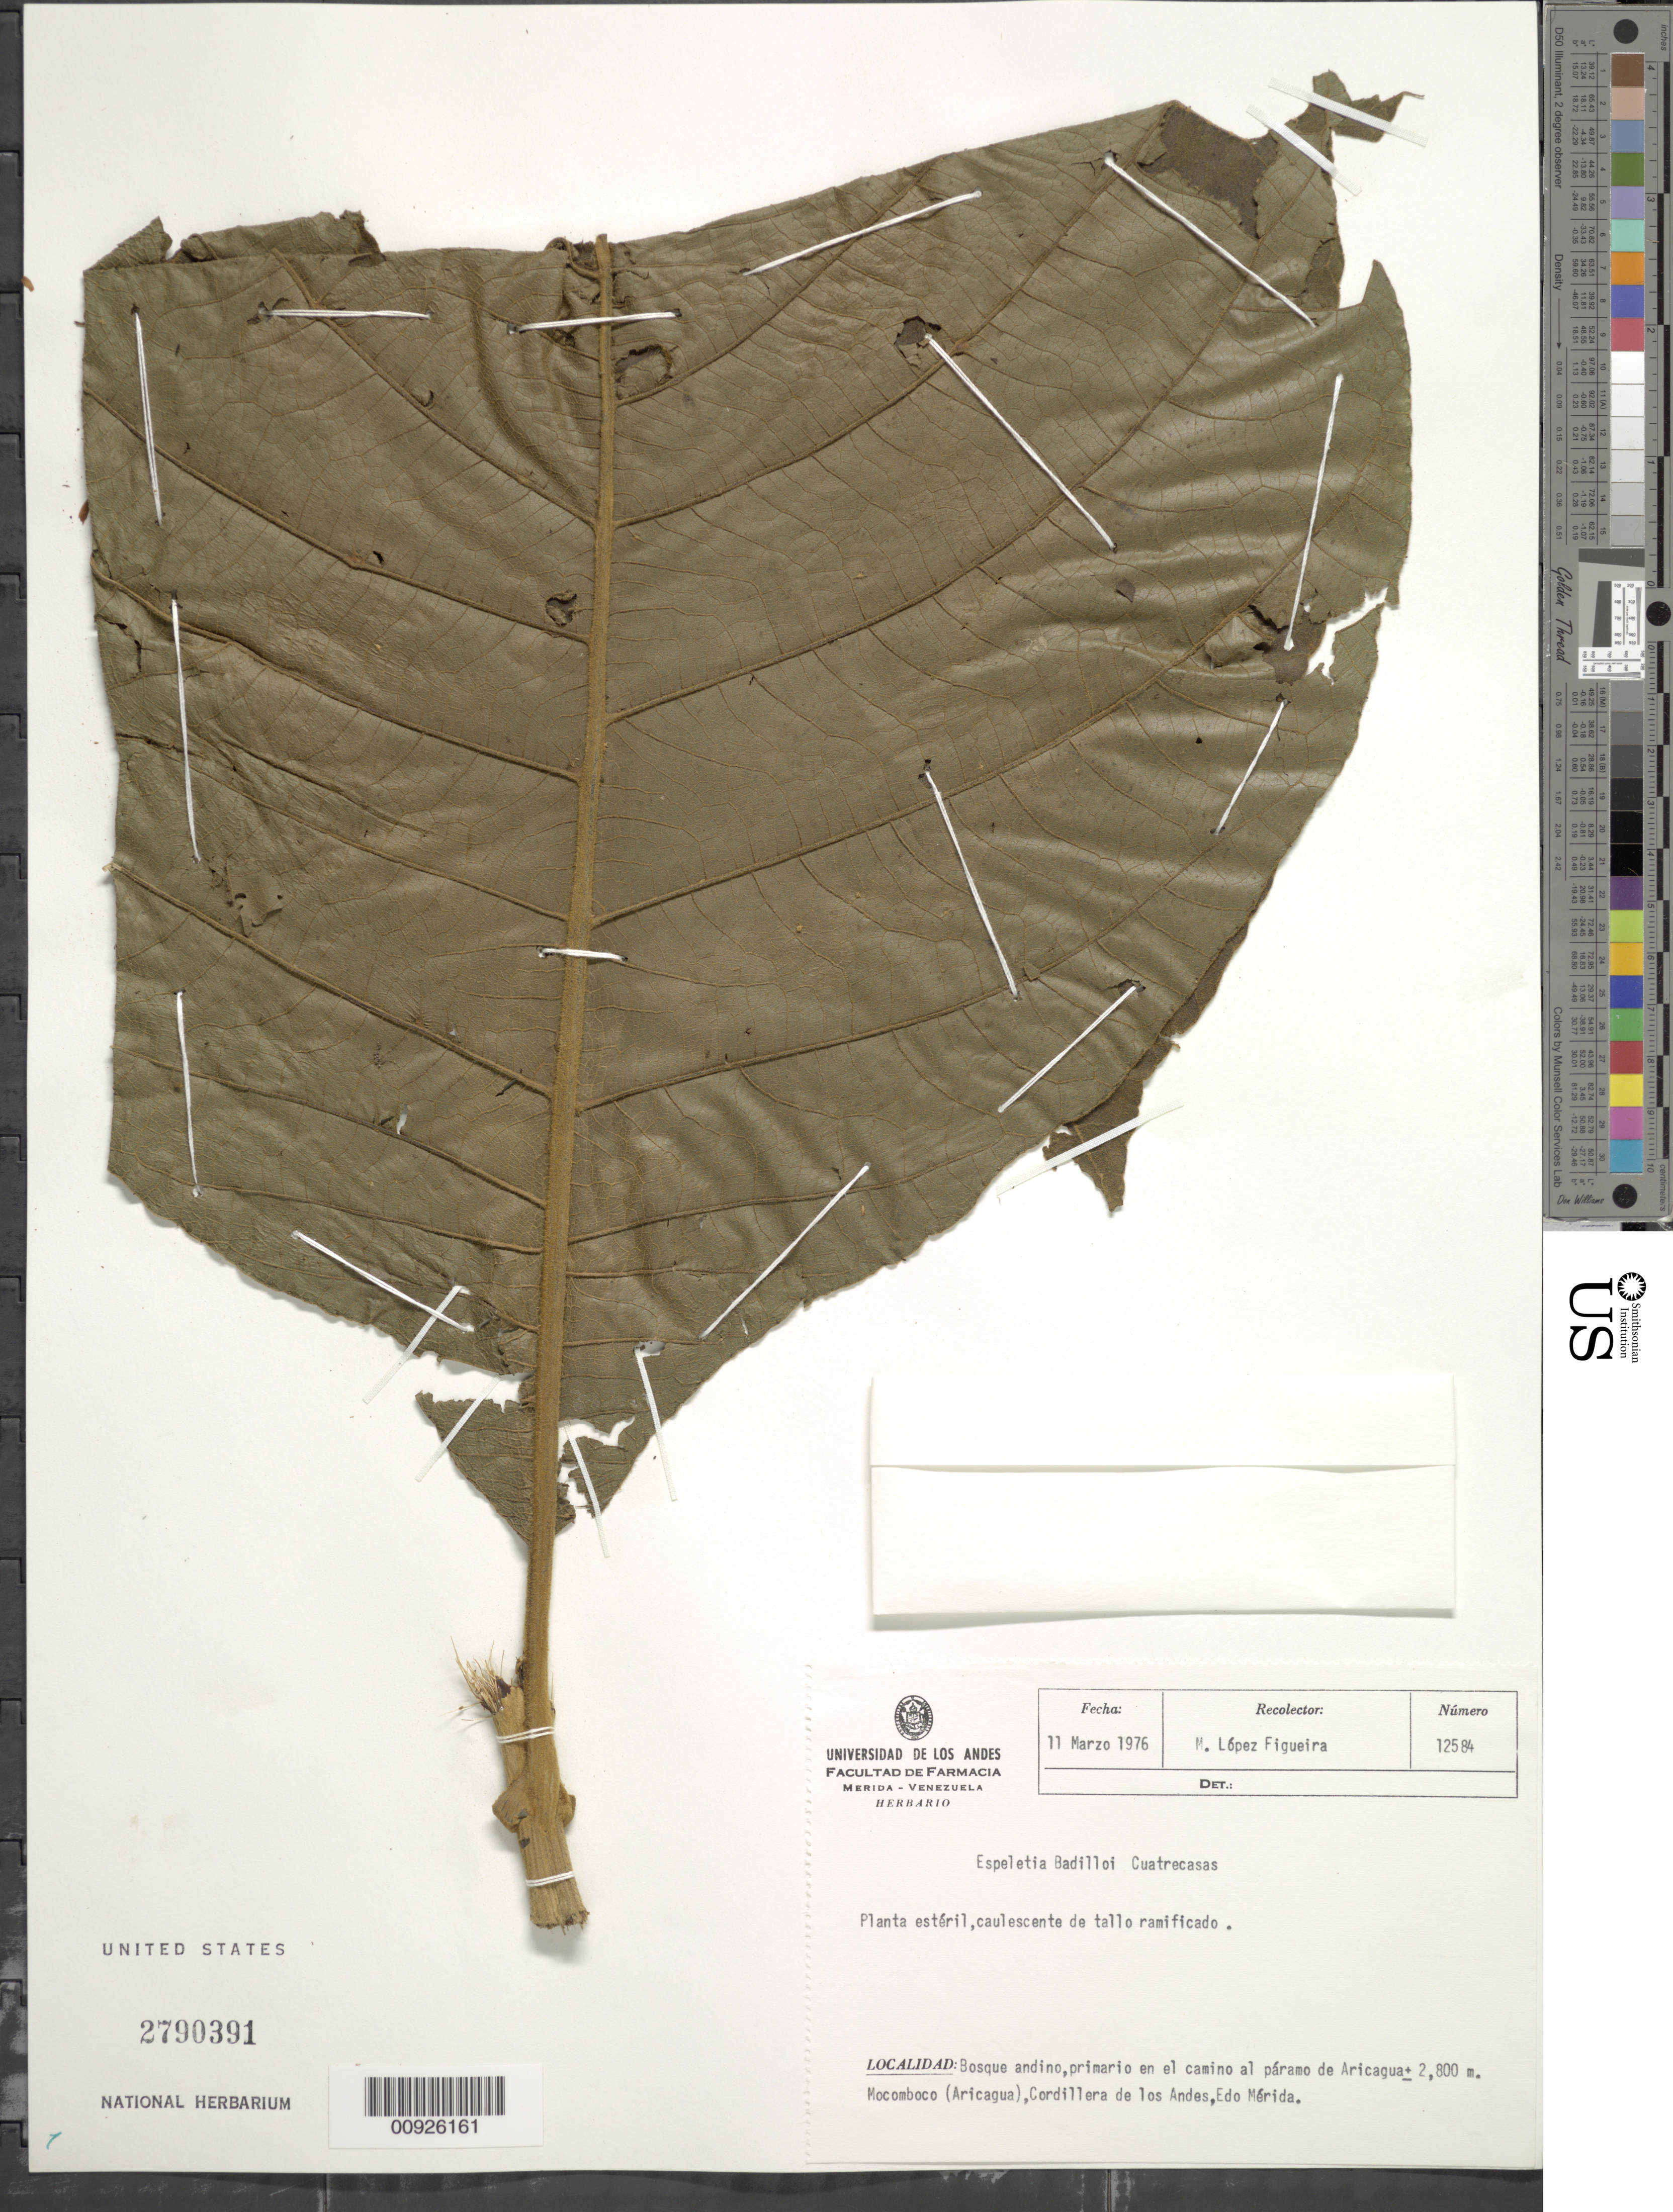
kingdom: Plantae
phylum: Tracheophyta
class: Magnoliopsida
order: Asterales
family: Asteraceae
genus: Carramboa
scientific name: Carramboa badilloi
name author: (Cuatrec.) Cuatrec.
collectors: M. López Figueiras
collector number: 12584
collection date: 1976-03-11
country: Venezuela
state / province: Mérida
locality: Bosque andino, primario en el camino al paramo de Aricagua, Mocomboco (Aricagua), Cordillera de los Andes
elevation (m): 2800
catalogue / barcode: US 2790391